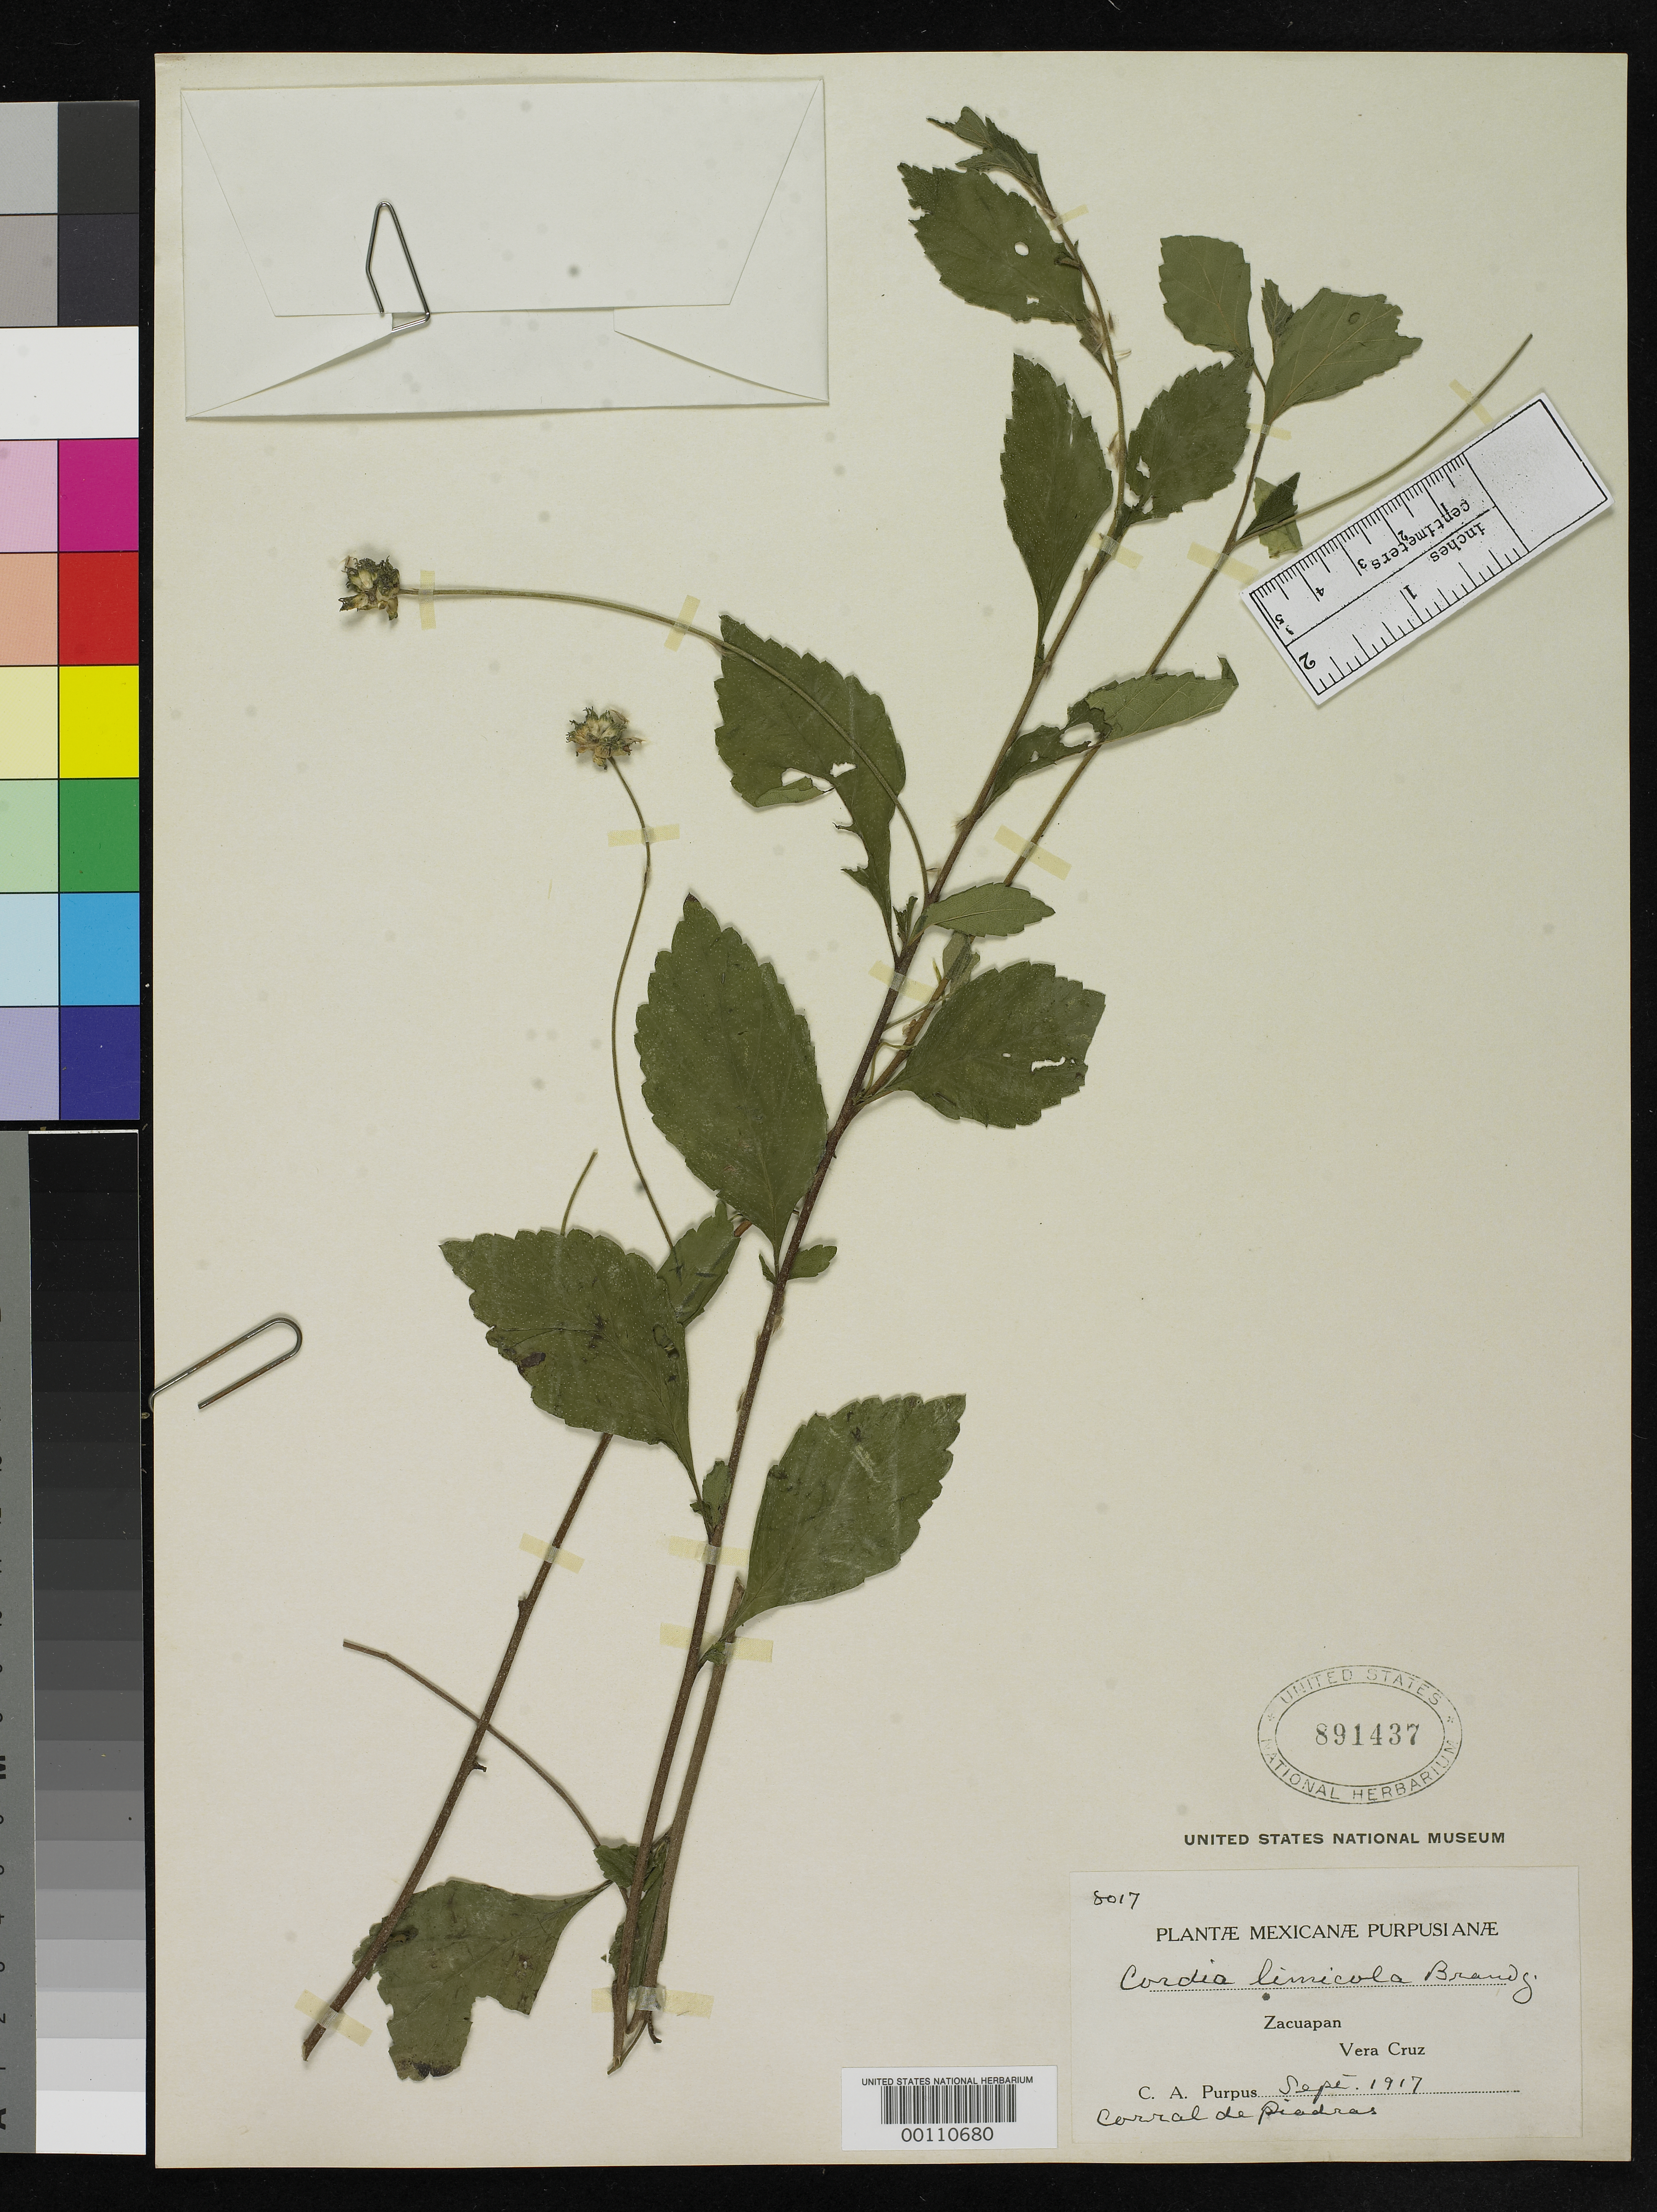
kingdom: Plantae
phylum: Tracheophyta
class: Magnoliopsida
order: Boraginales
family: Cordiaceae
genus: Cordia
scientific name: Cordia limicola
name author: Brandegee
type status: Isotype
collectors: C. A. Purpus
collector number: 8017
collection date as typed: Sep 1917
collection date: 1917-09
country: Mexico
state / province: Veracruz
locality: Corral de Piedras, near Zacuapan.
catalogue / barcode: US 891437